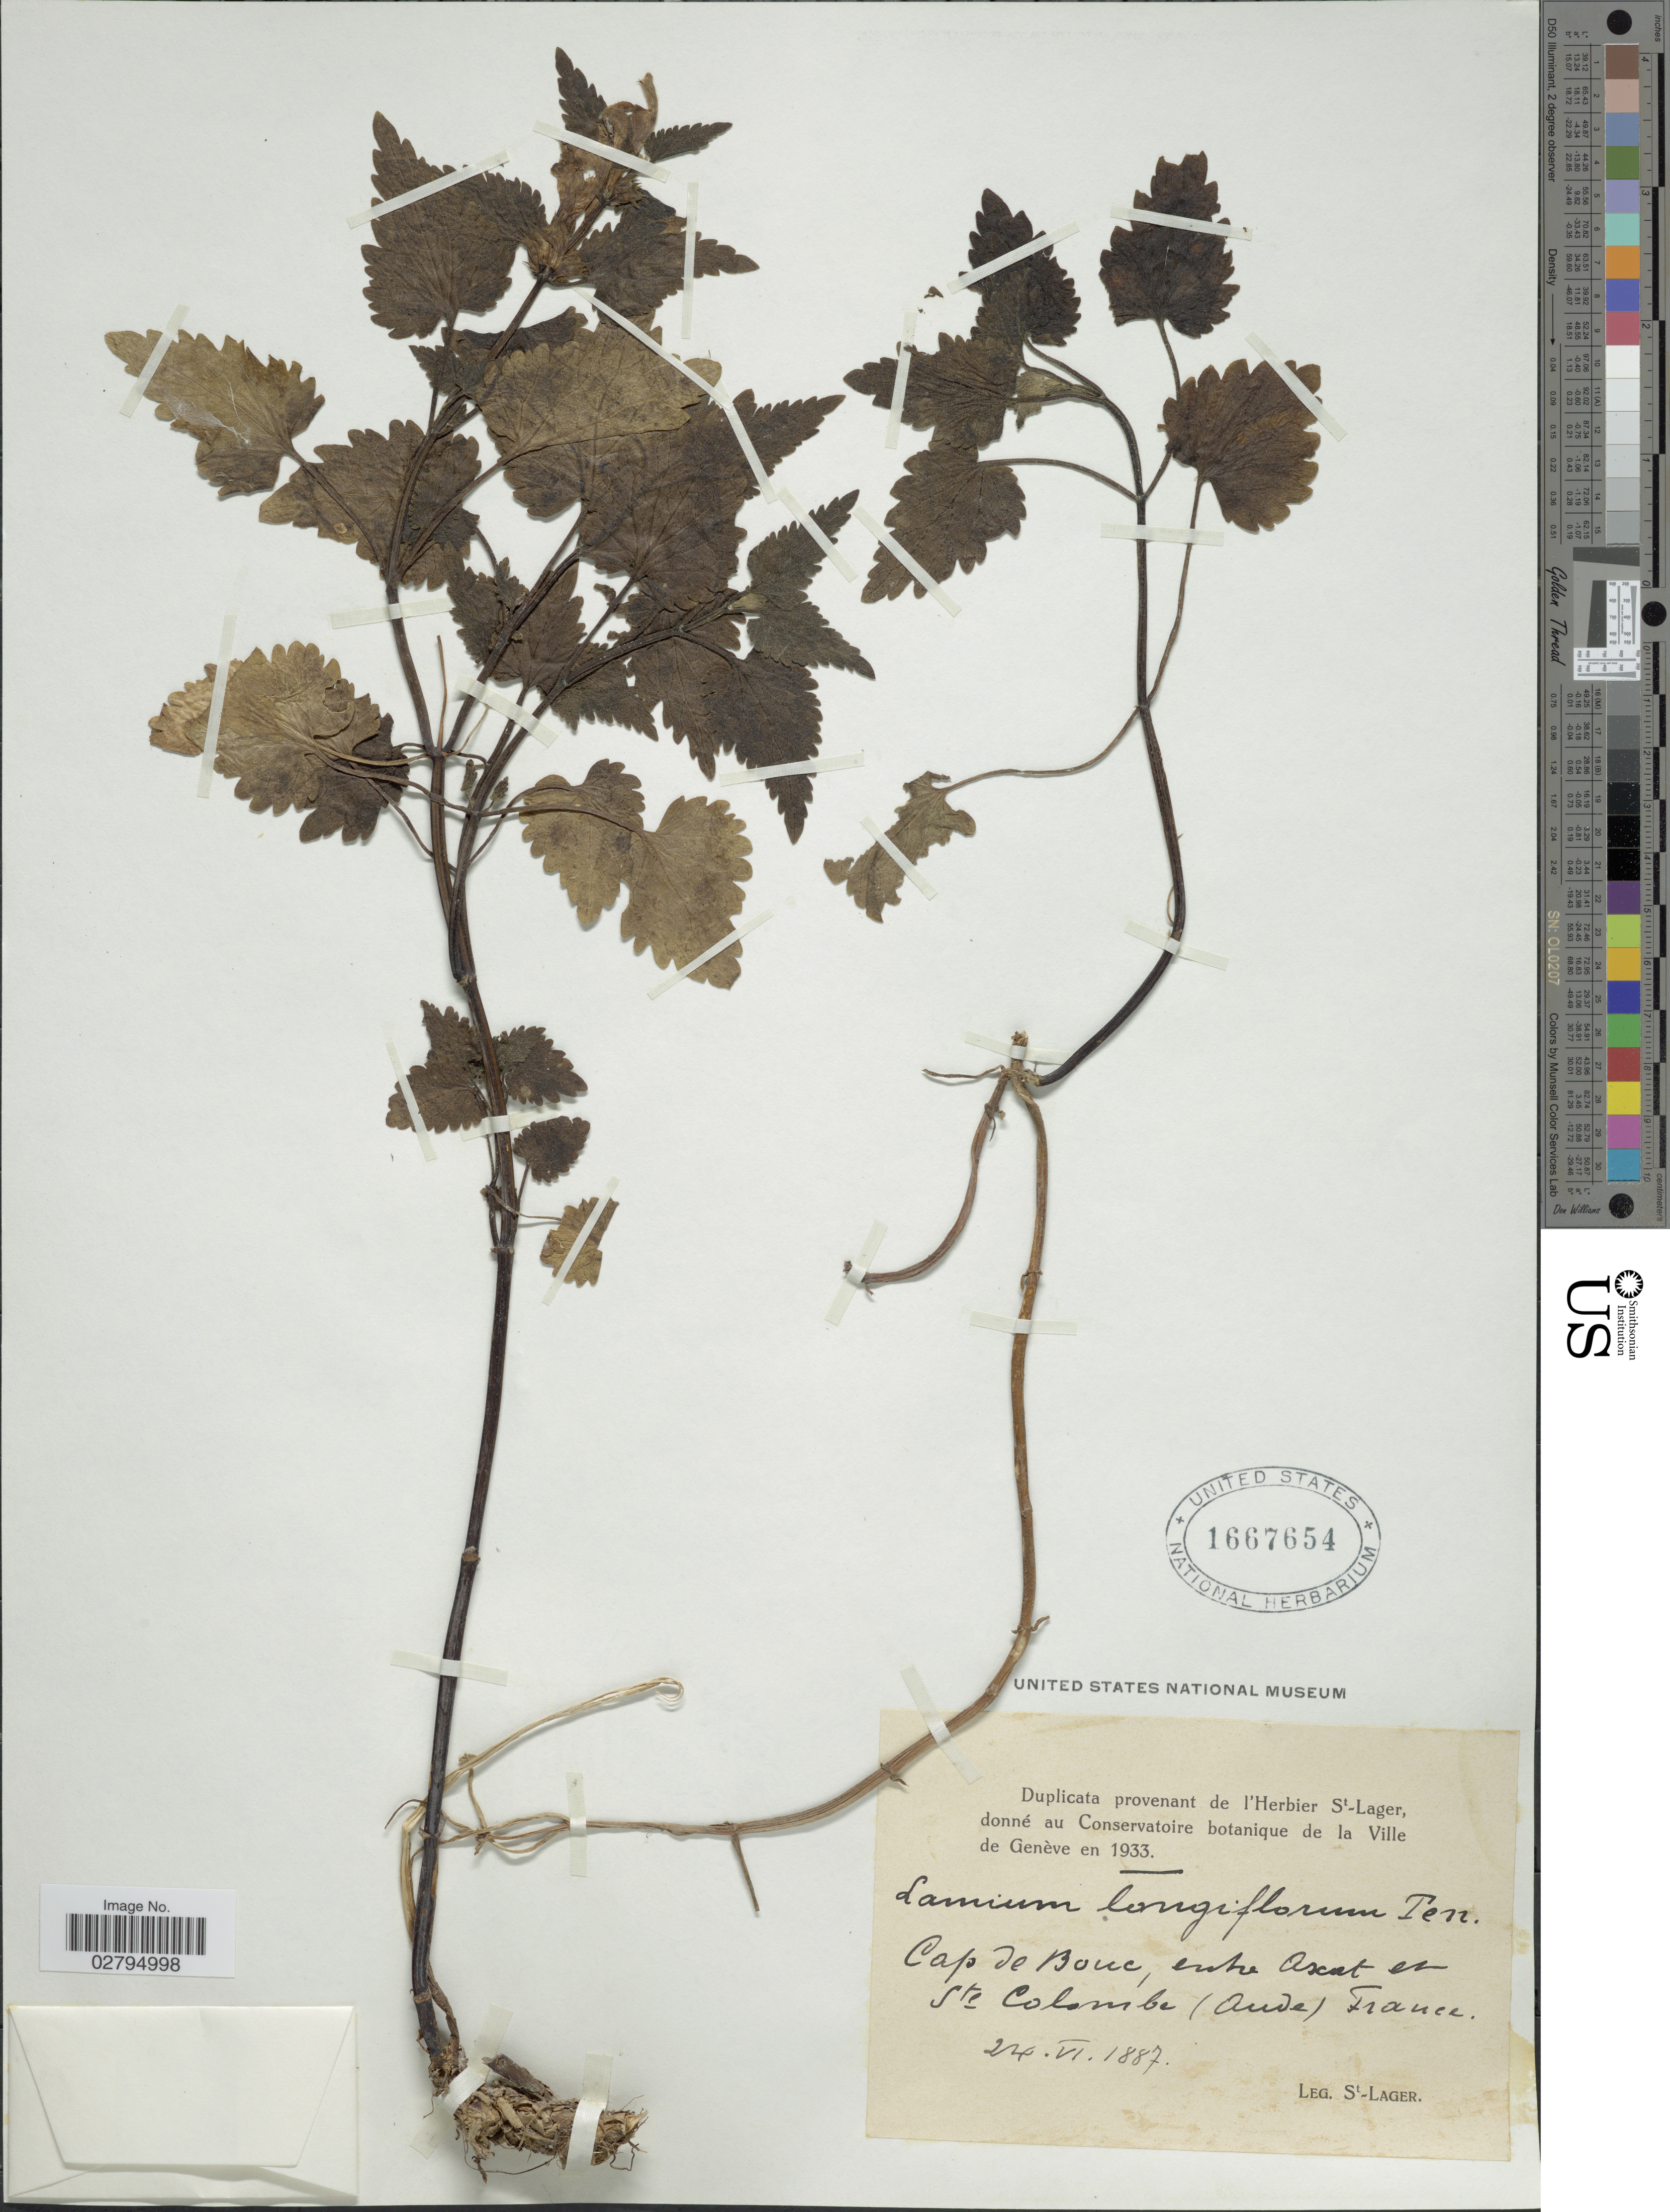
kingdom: Plantae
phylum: Tracheophyta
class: Magnoliopsida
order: Lamiales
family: Lamiaceae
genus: Lamium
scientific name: Lamium garganicum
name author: L.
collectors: -. St. Lager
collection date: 1887-06-24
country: France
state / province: Occitanie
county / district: Aude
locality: Cap de Bouc, entre Oxat et Ste Colombe (Aude).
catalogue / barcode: US 1667654